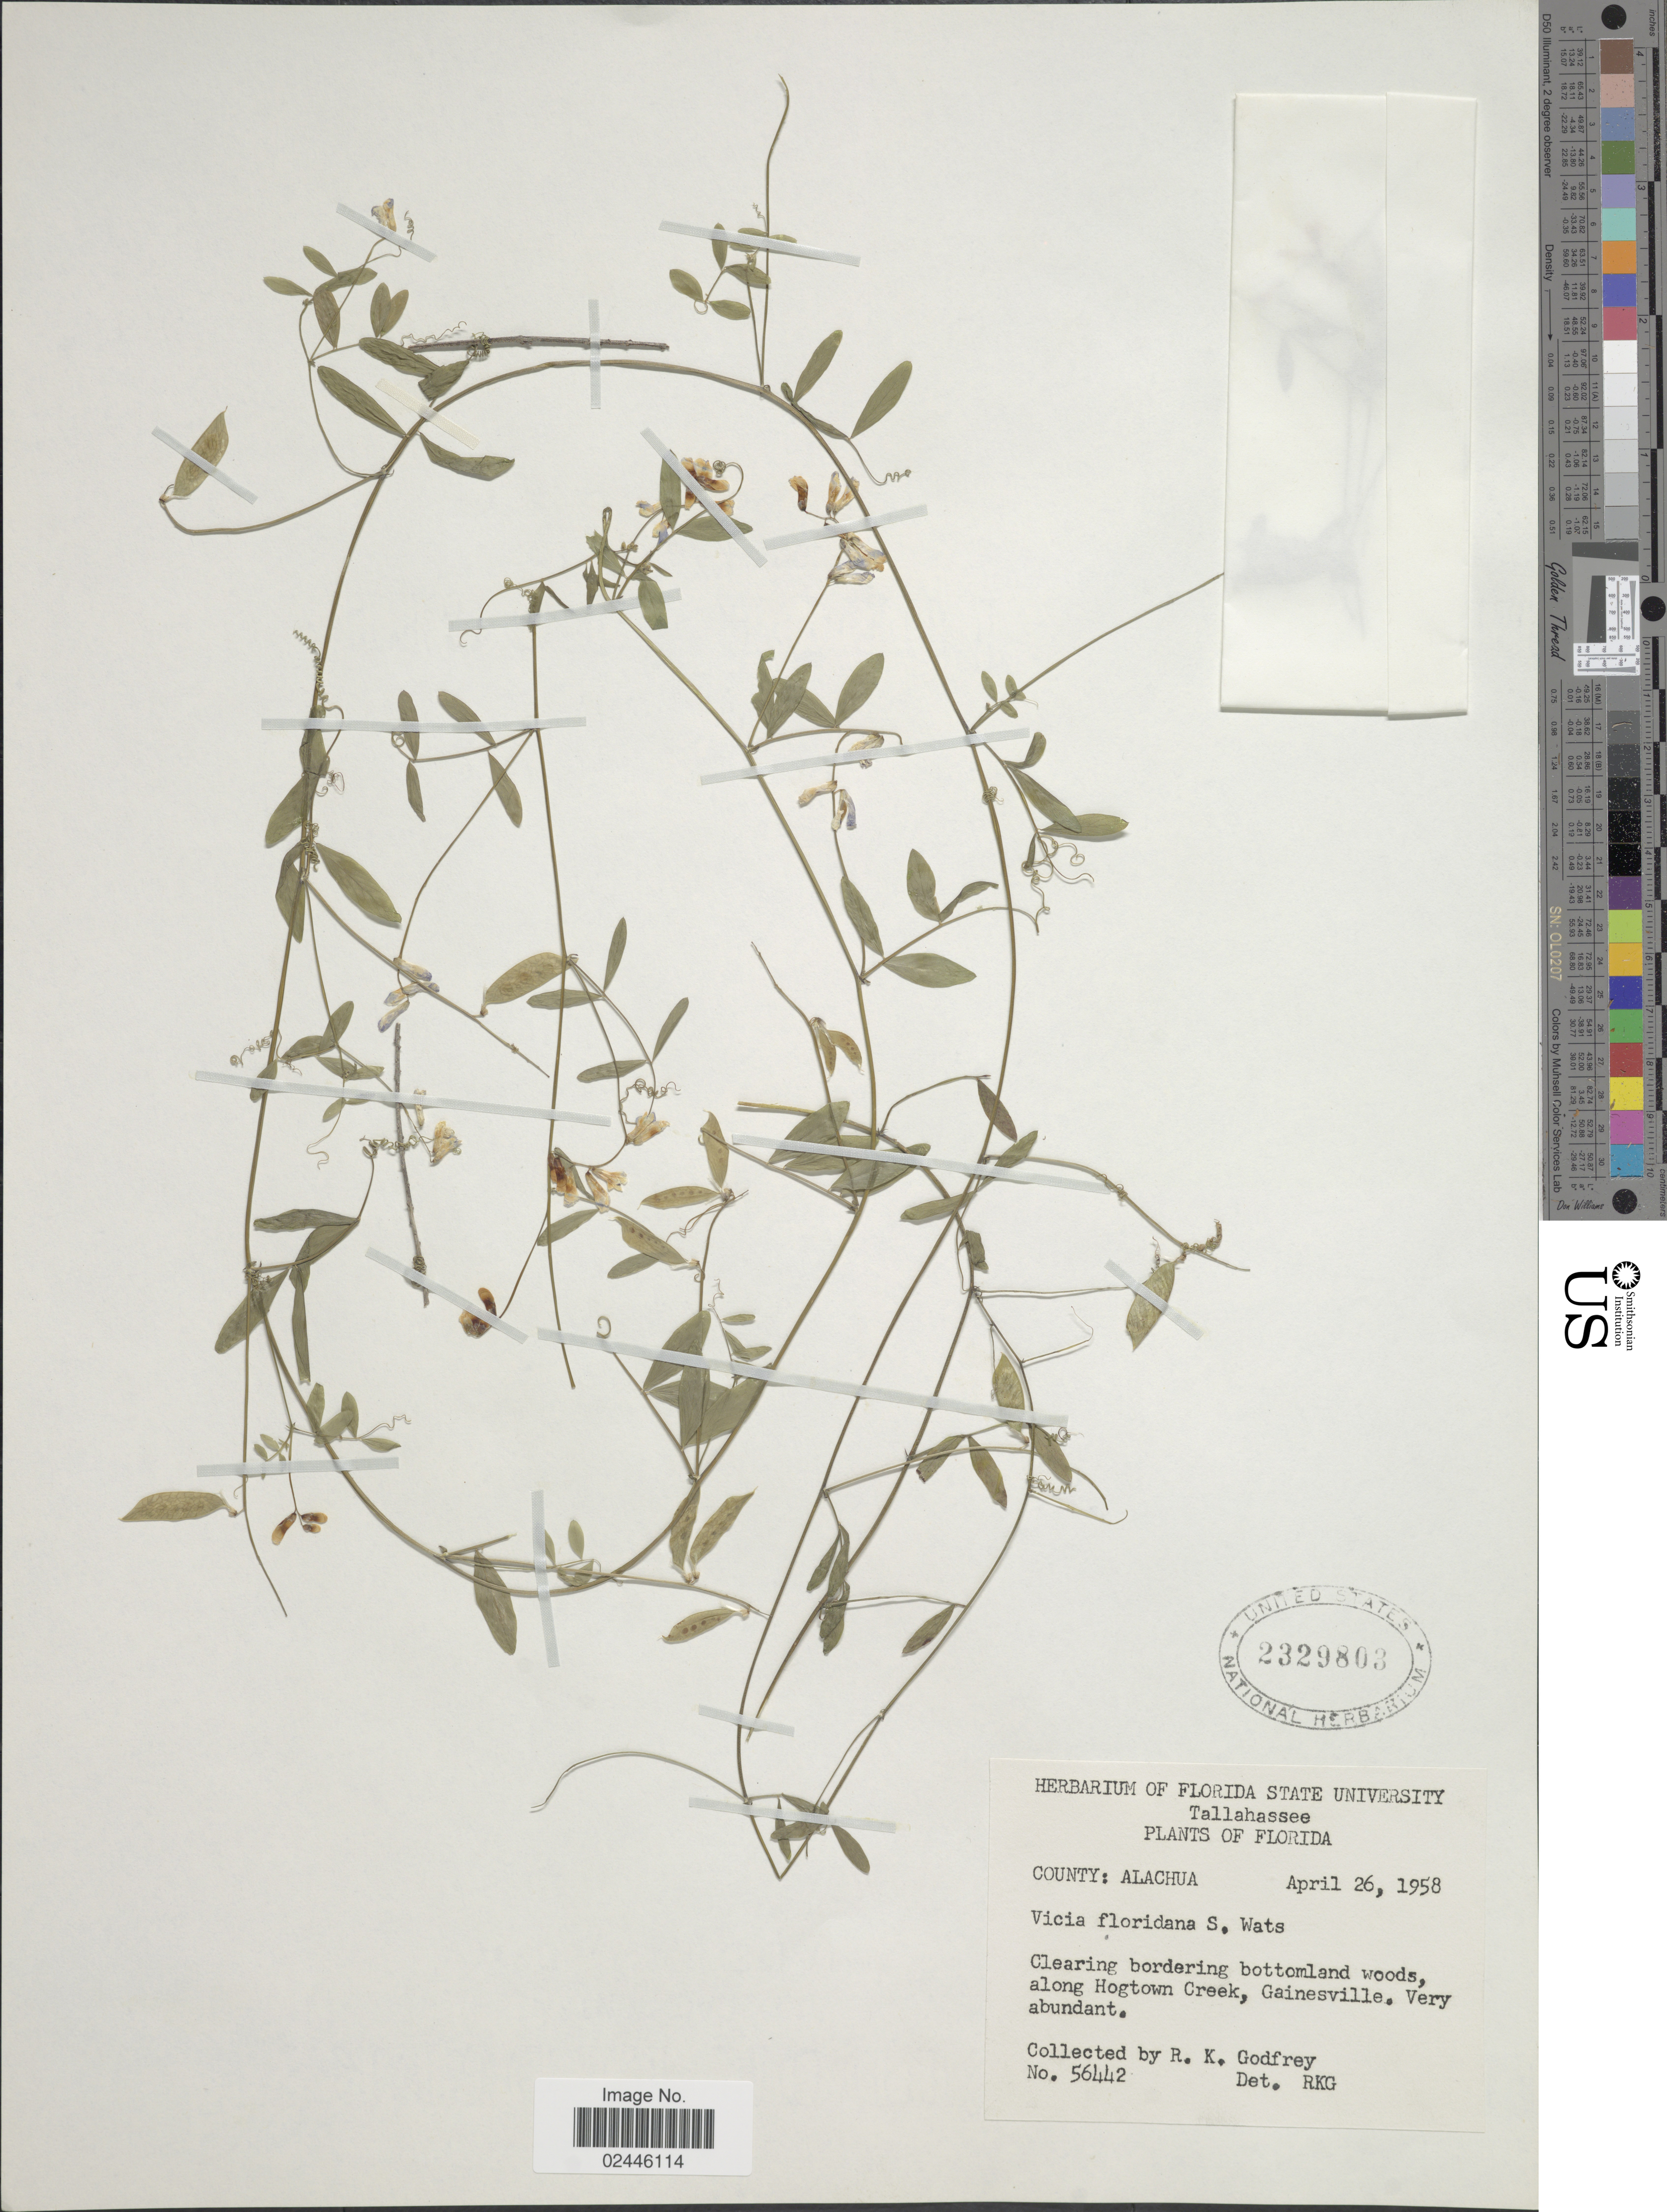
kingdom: Plantae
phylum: Tracheophyta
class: Magnoliopsida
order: Fabales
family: Fabaceae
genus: Vicia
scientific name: Vicia floridana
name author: S. Watson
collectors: R. K. Godfrey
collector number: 56442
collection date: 1958-04-26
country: United States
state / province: Florida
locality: County: Alachua. Along Hogtown Creek, Gainesville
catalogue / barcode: US 2329803